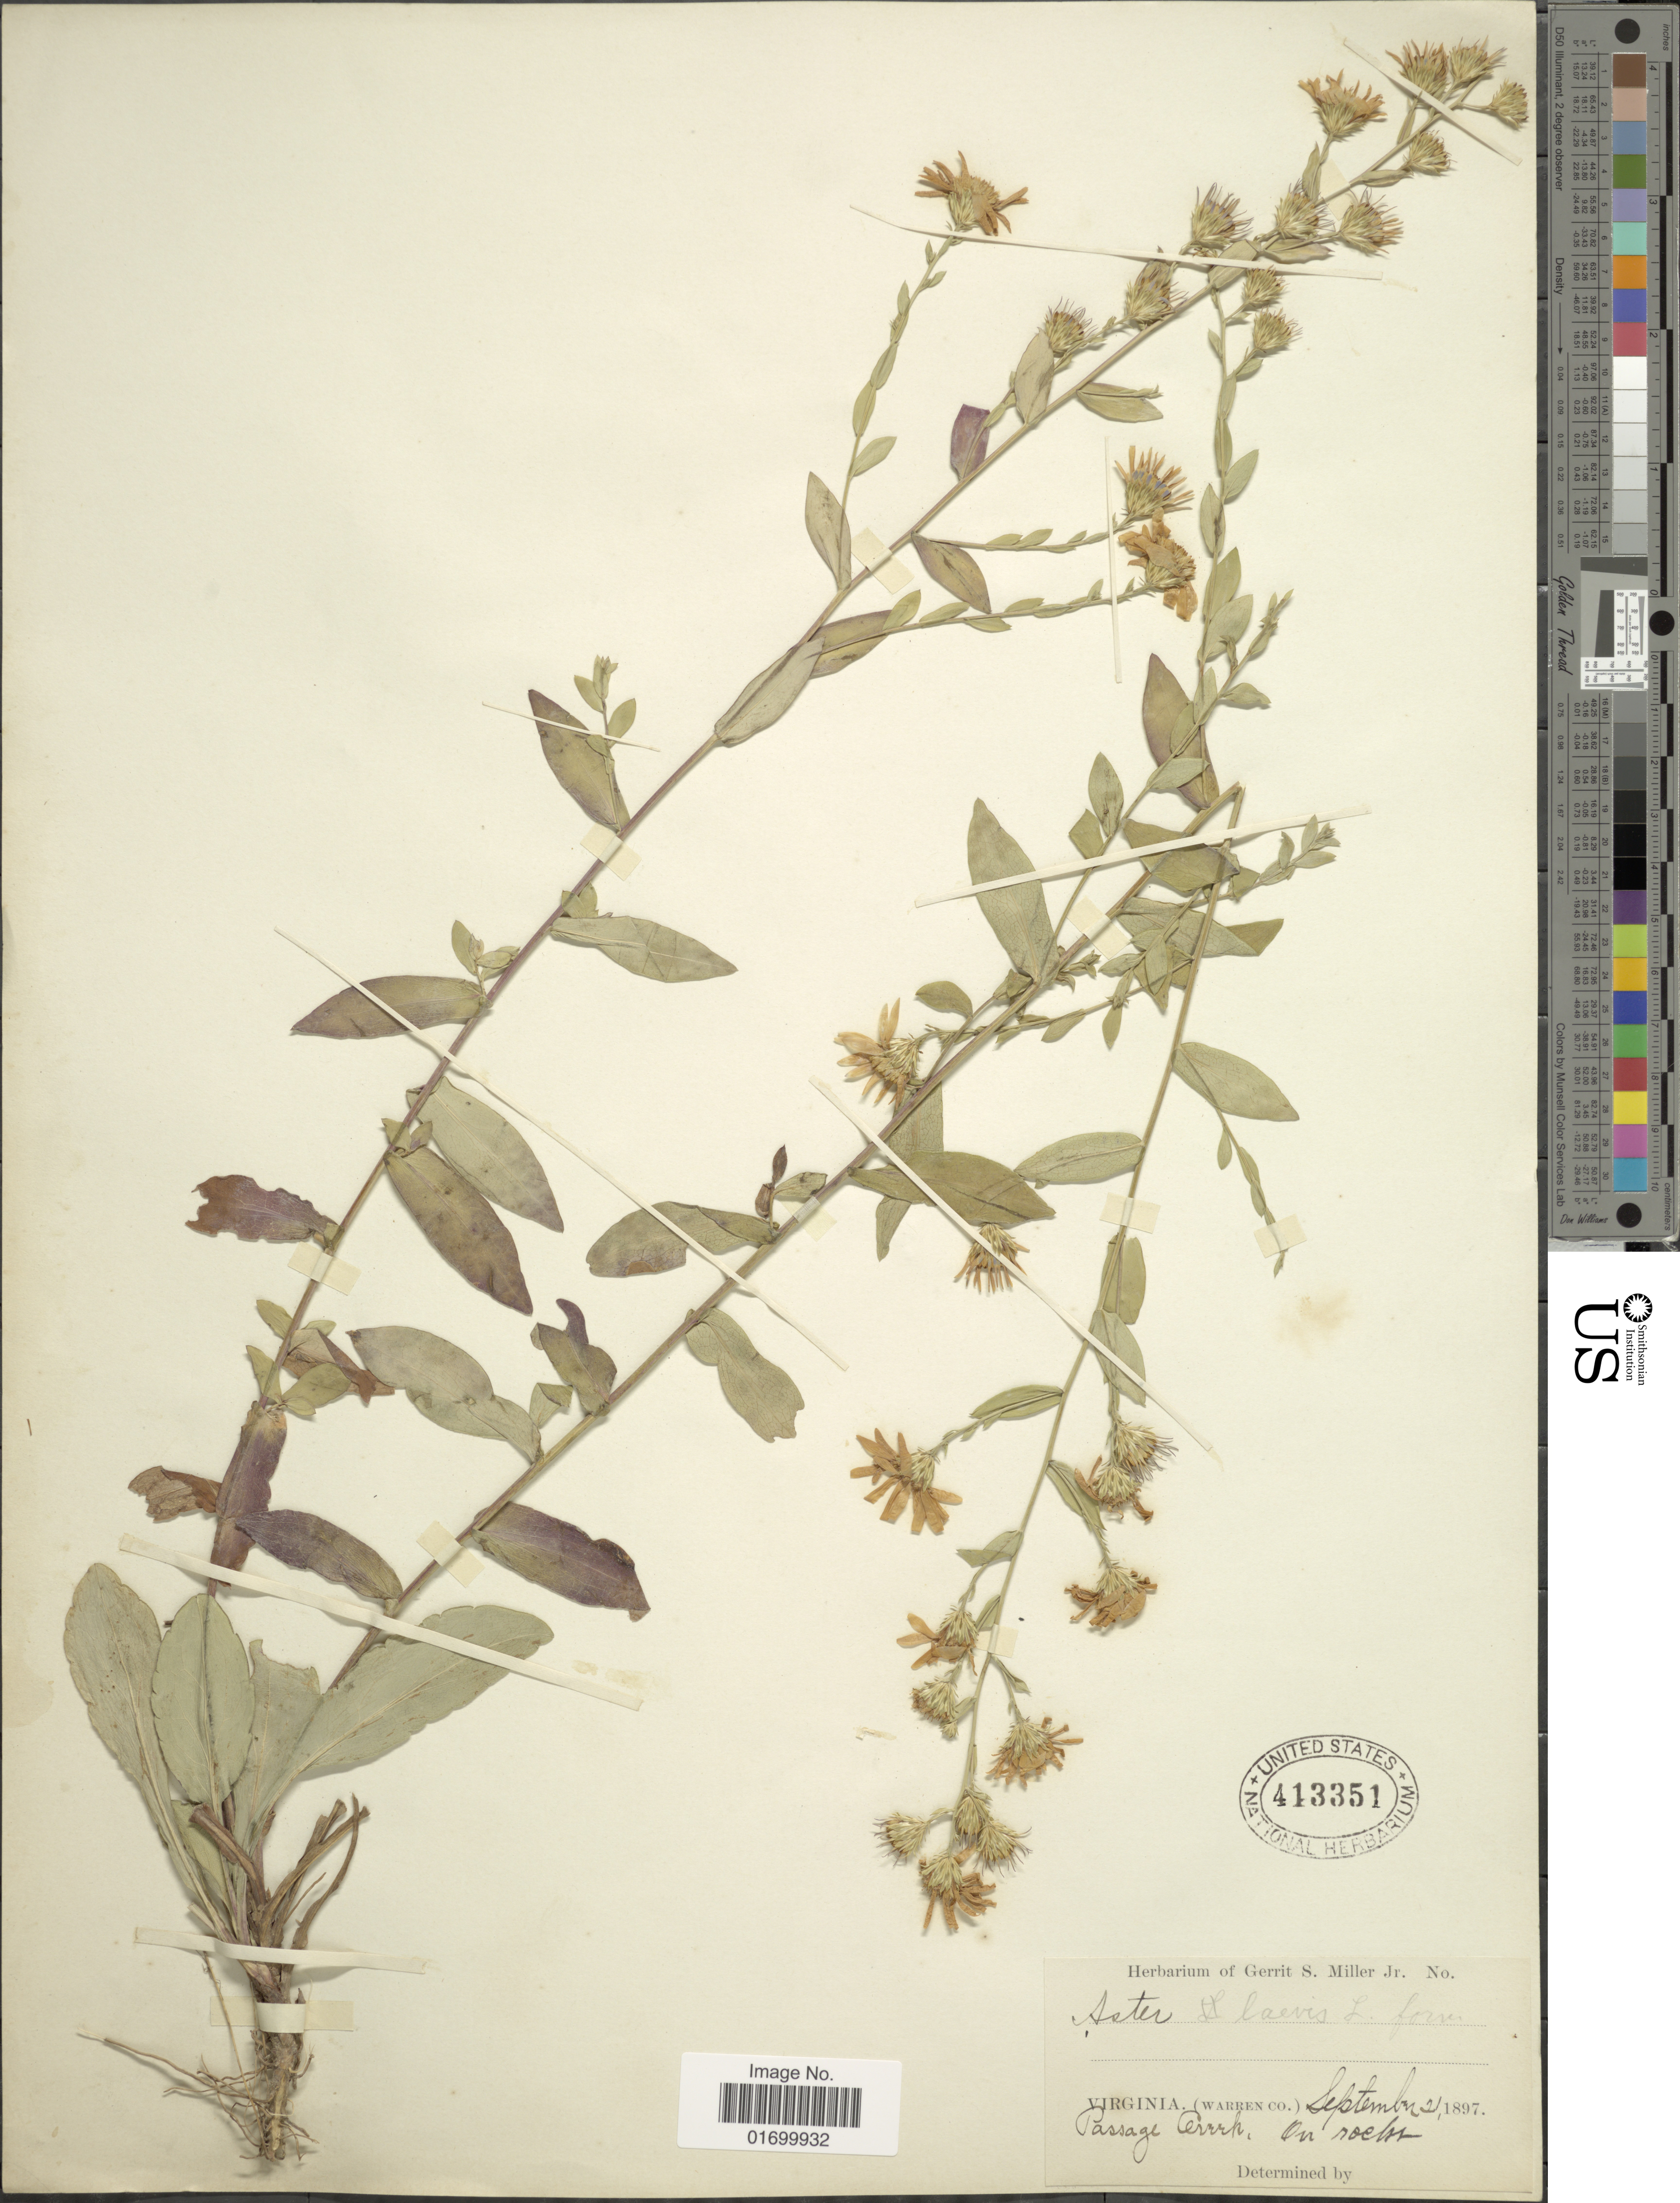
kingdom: Plantae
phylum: Tracheophyta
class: Magnoliopsida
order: Asterales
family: Asteraceae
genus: Symphyotrichum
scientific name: Symphyotrichum laeve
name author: (L.) Á. Löve & D. Löve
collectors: G. S. Miller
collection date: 1897-09-21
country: United States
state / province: Virginia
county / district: Warren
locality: Warren Co., Passage Creek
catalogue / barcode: US 413351